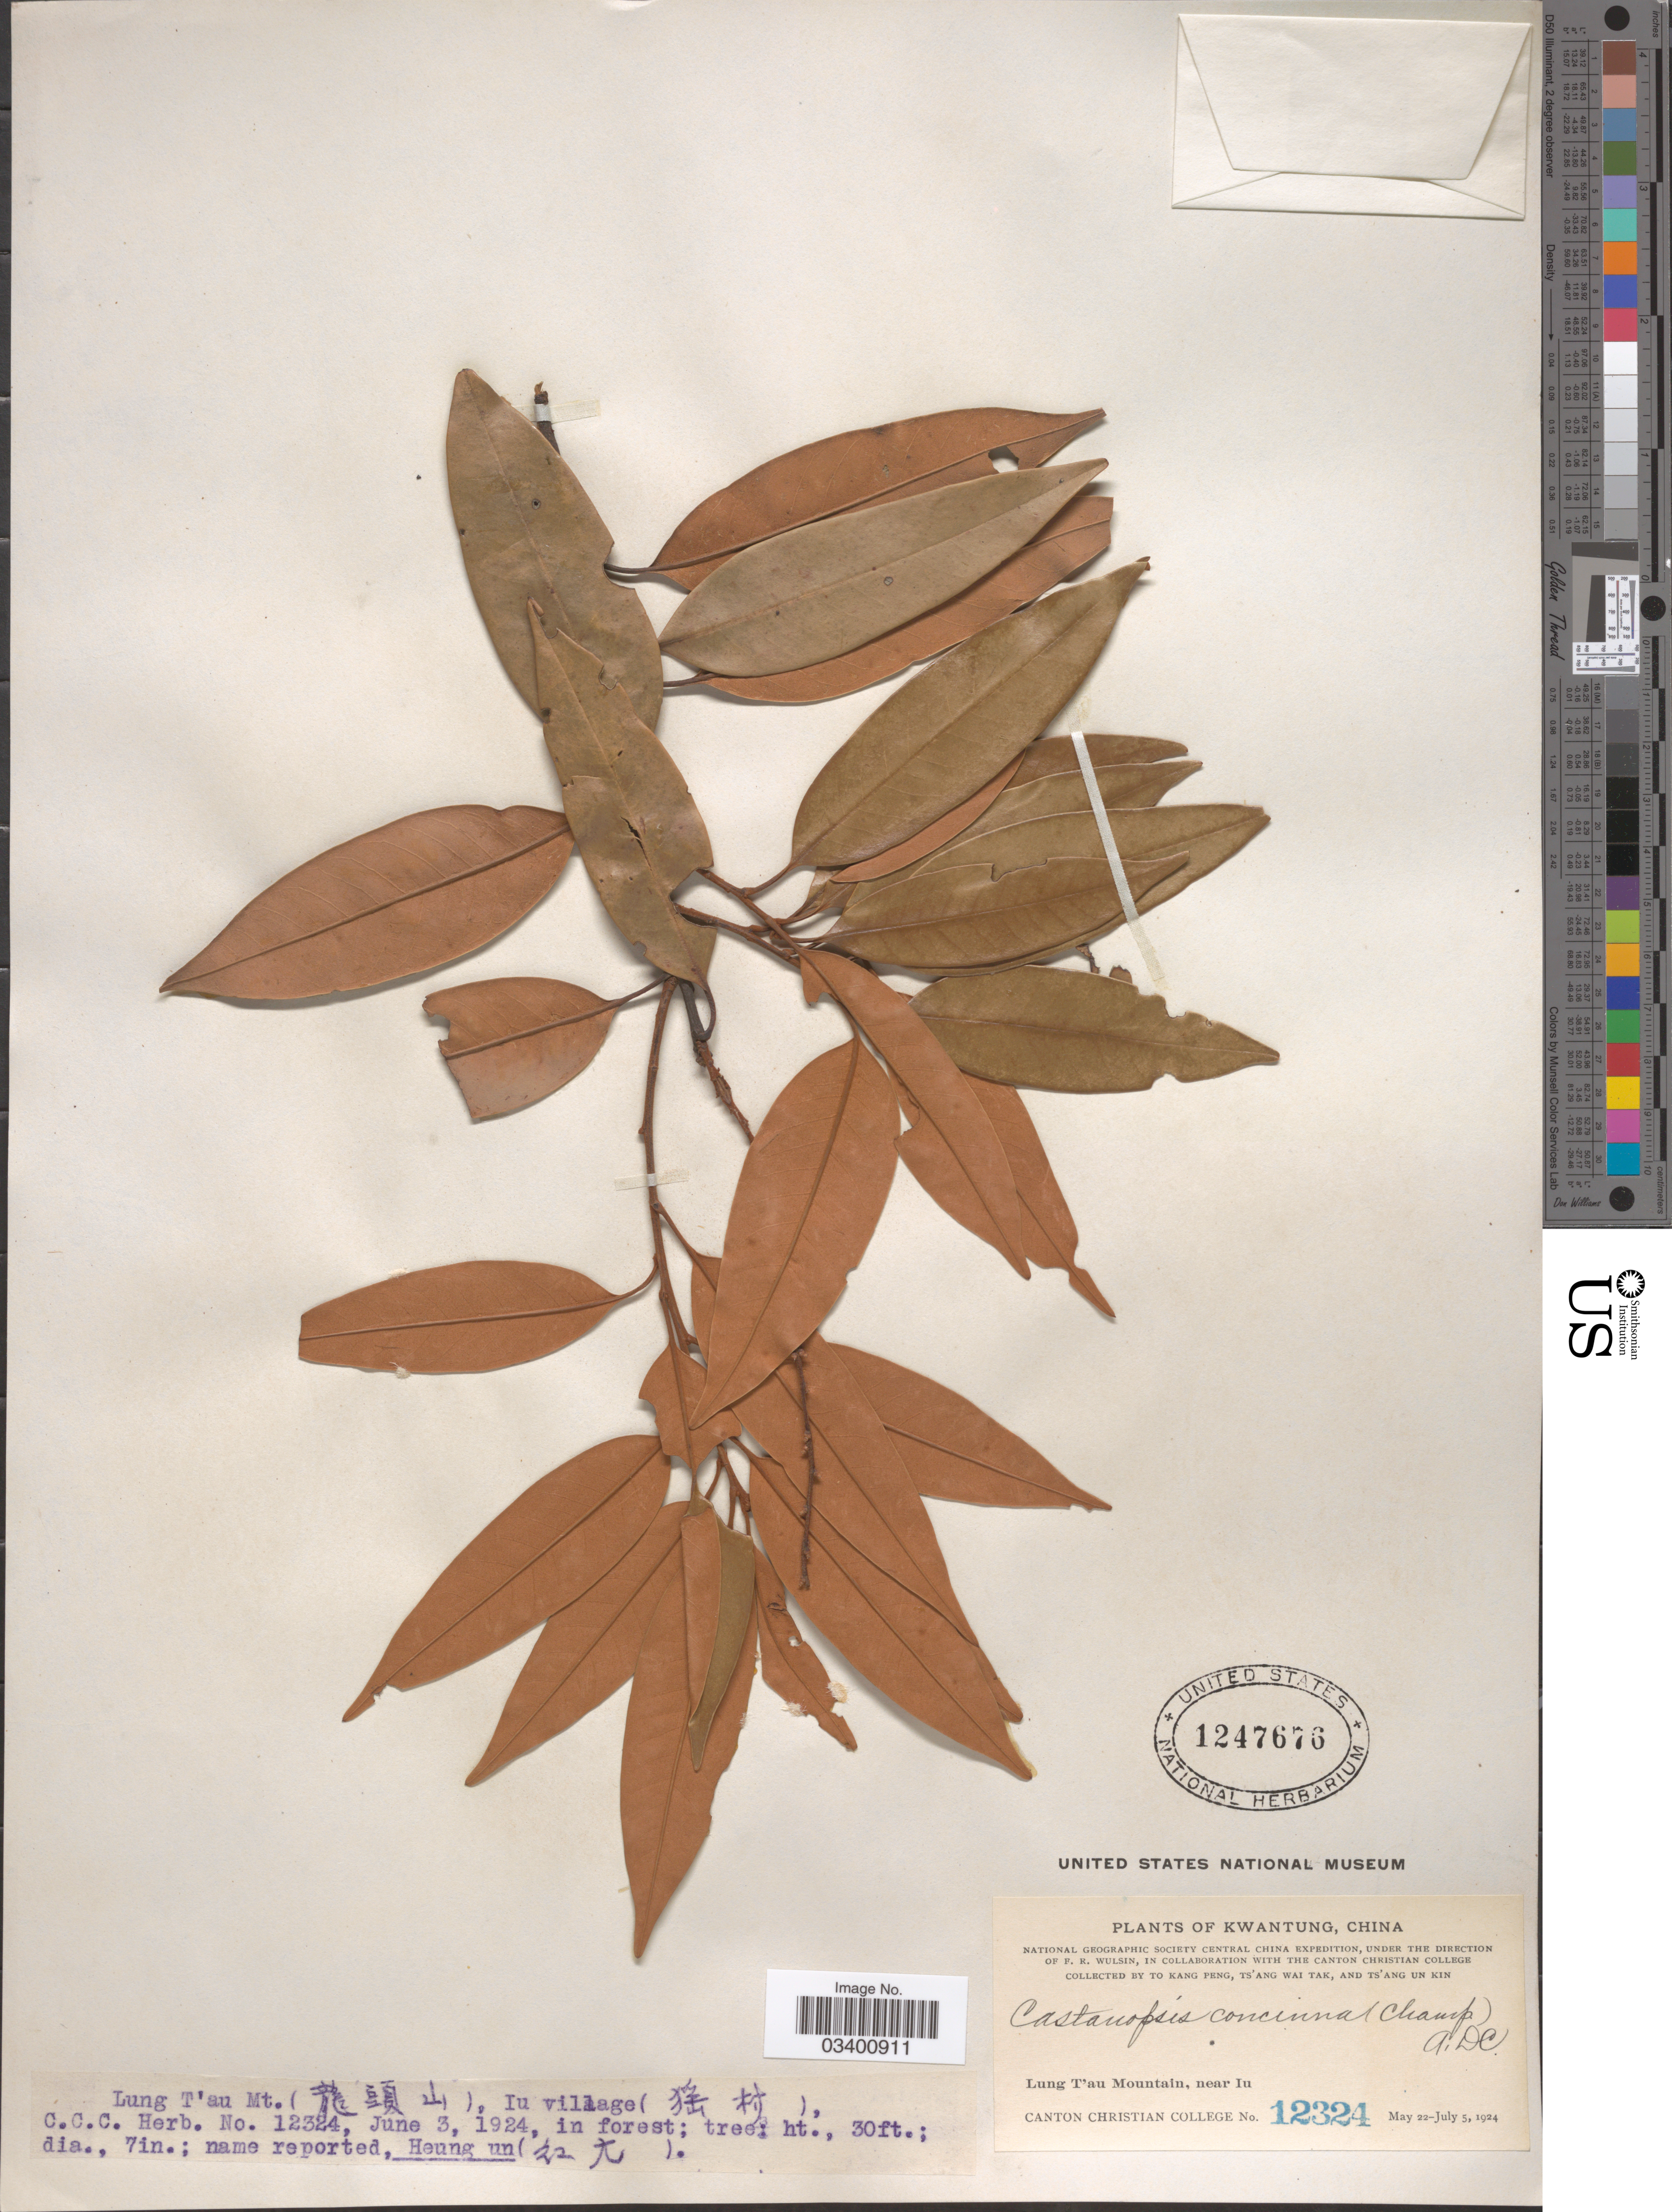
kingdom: Plantae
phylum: Tracheophyta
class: Magnoliopsida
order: Fagales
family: Fagaceae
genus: Castanopsis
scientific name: Castanopsis concinna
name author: (Champ. & Benth.) A. DC.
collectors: T. K. Peng, W. T. Tsang & Ts' Ang Un Kin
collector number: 12324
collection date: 1924-06-03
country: China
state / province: Guangdong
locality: Kwantung, Lung T'au Mountain, near Iu. Iu village (X).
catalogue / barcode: US 1247676